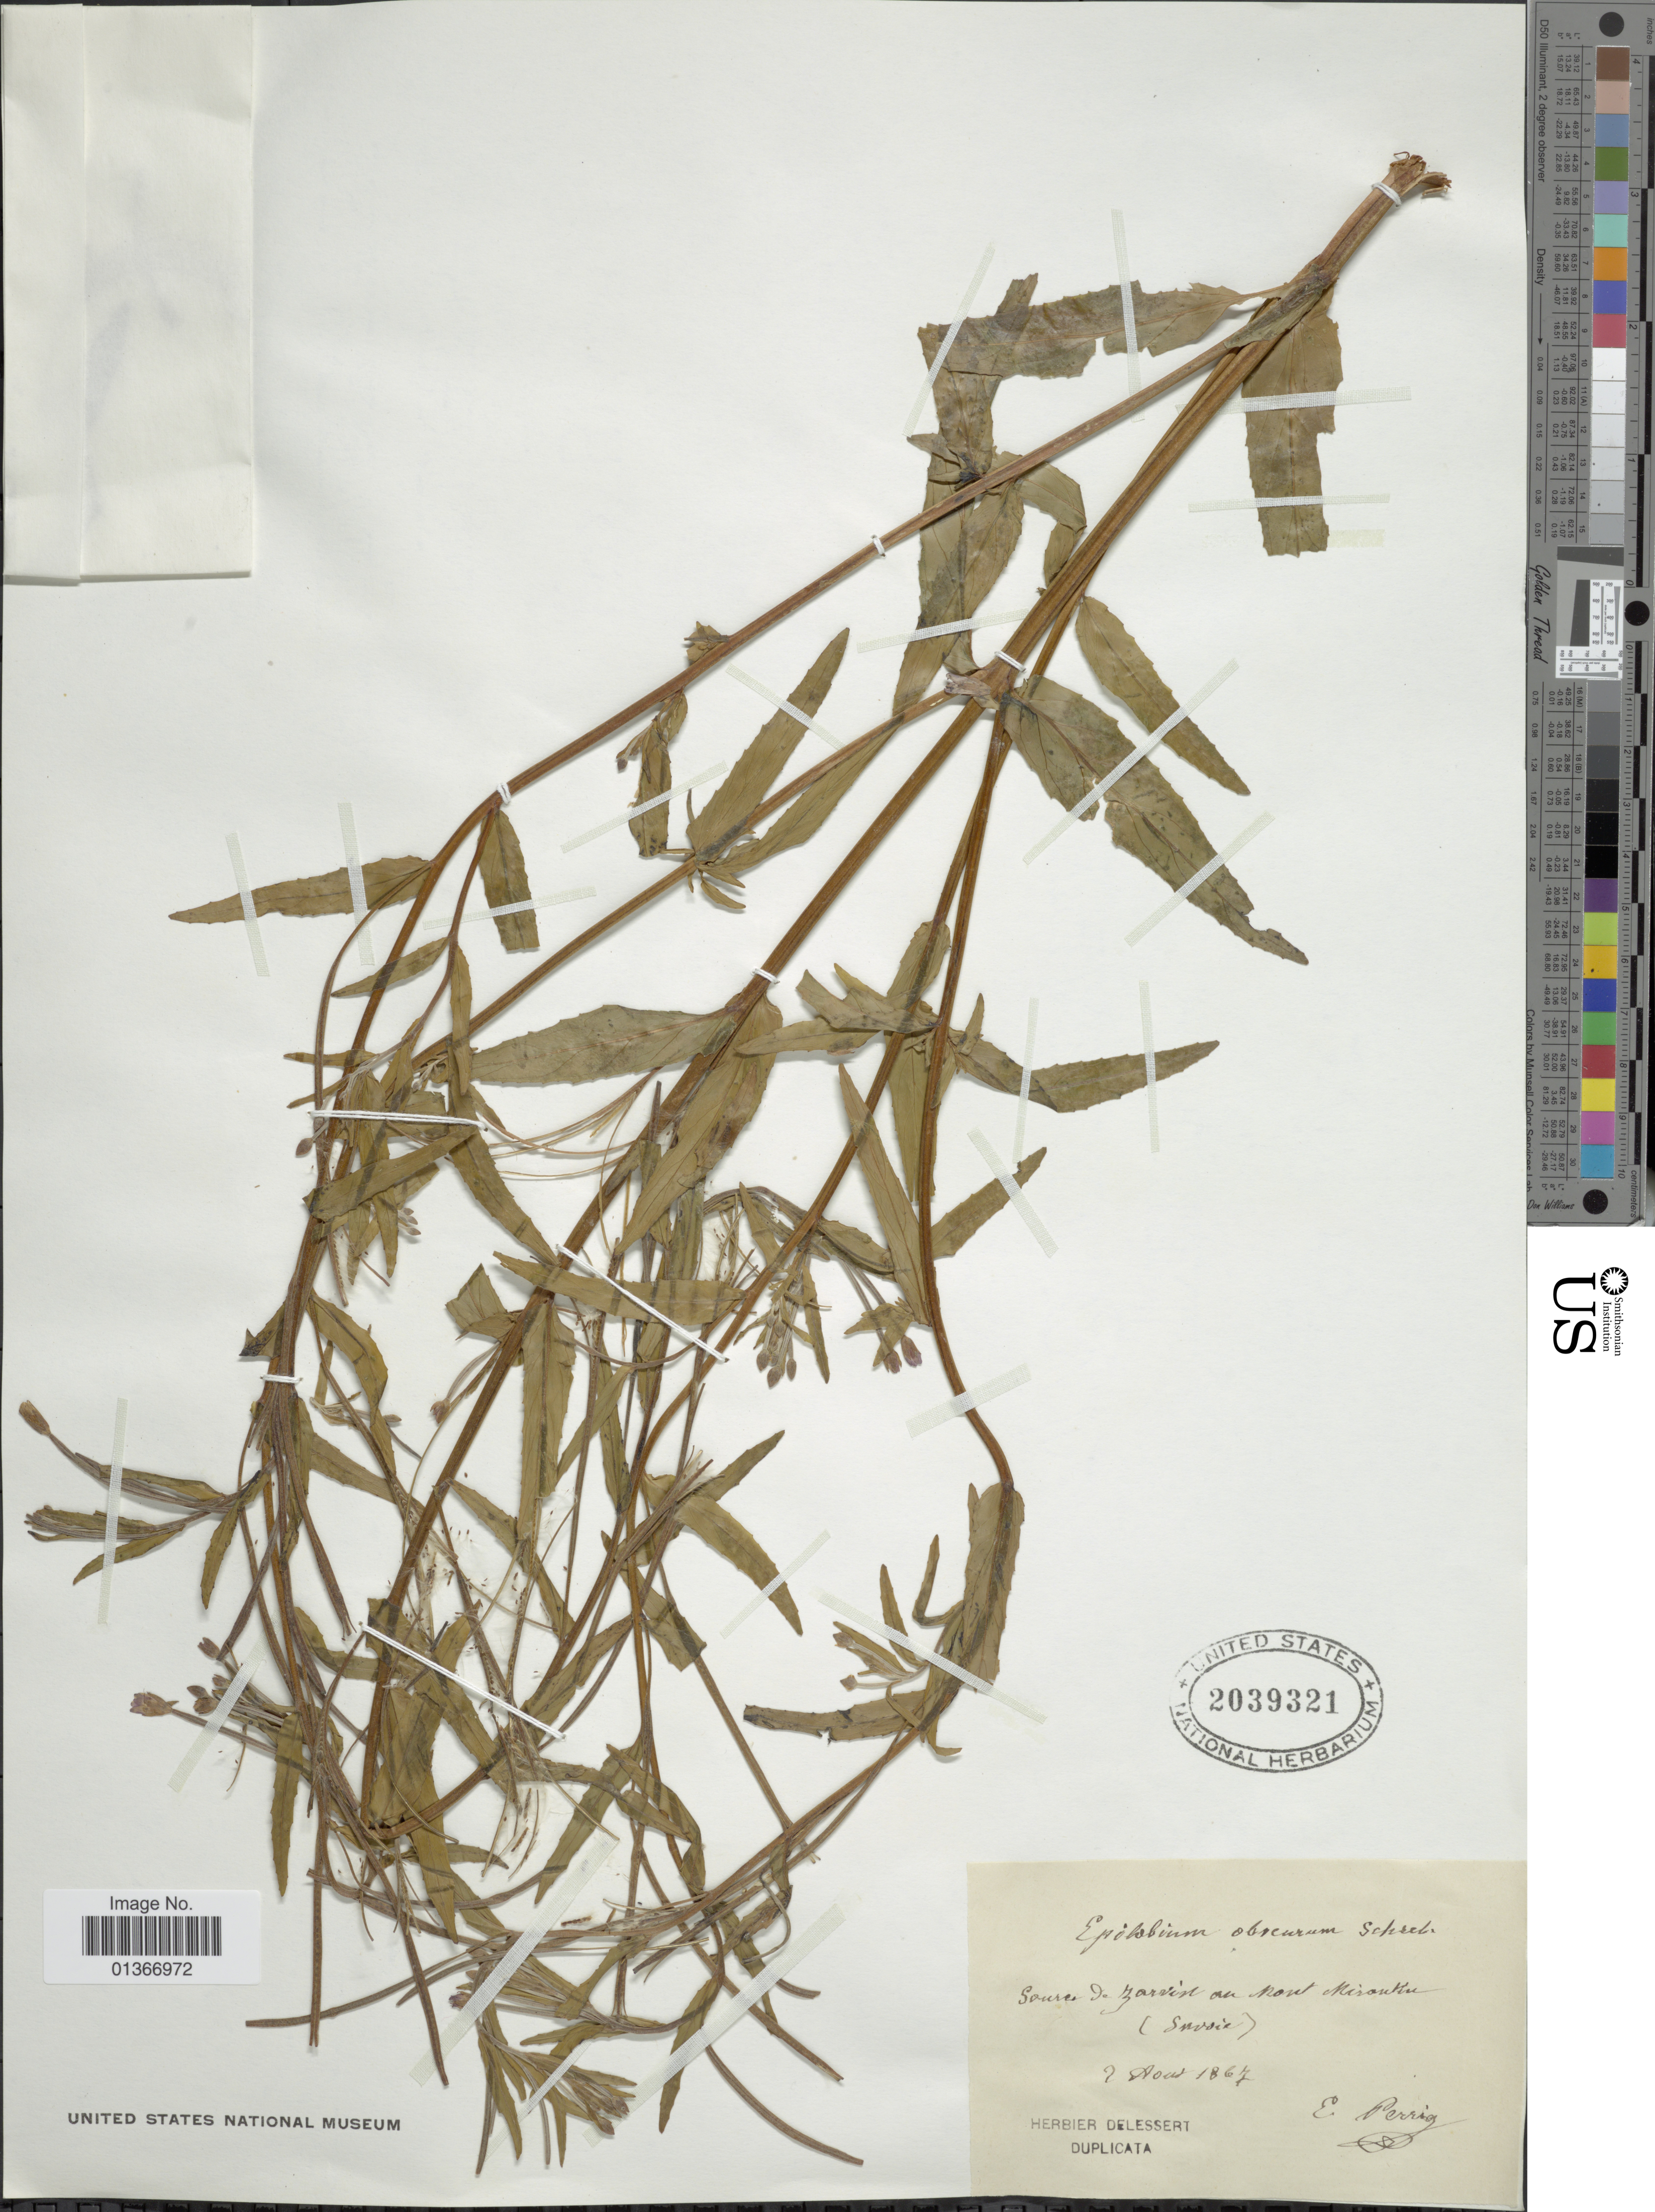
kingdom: Plantae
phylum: Tracheophyta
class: Magnoliopsida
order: Myrtales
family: Onagraceae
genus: Epilobium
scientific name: Epilobium obscurum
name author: Schreb.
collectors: E. Perrier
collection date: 1867-08-07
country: France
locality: Source de Zarvin au Mont Misoutte (Savoie). [interpreted]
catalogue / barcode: US 2039321